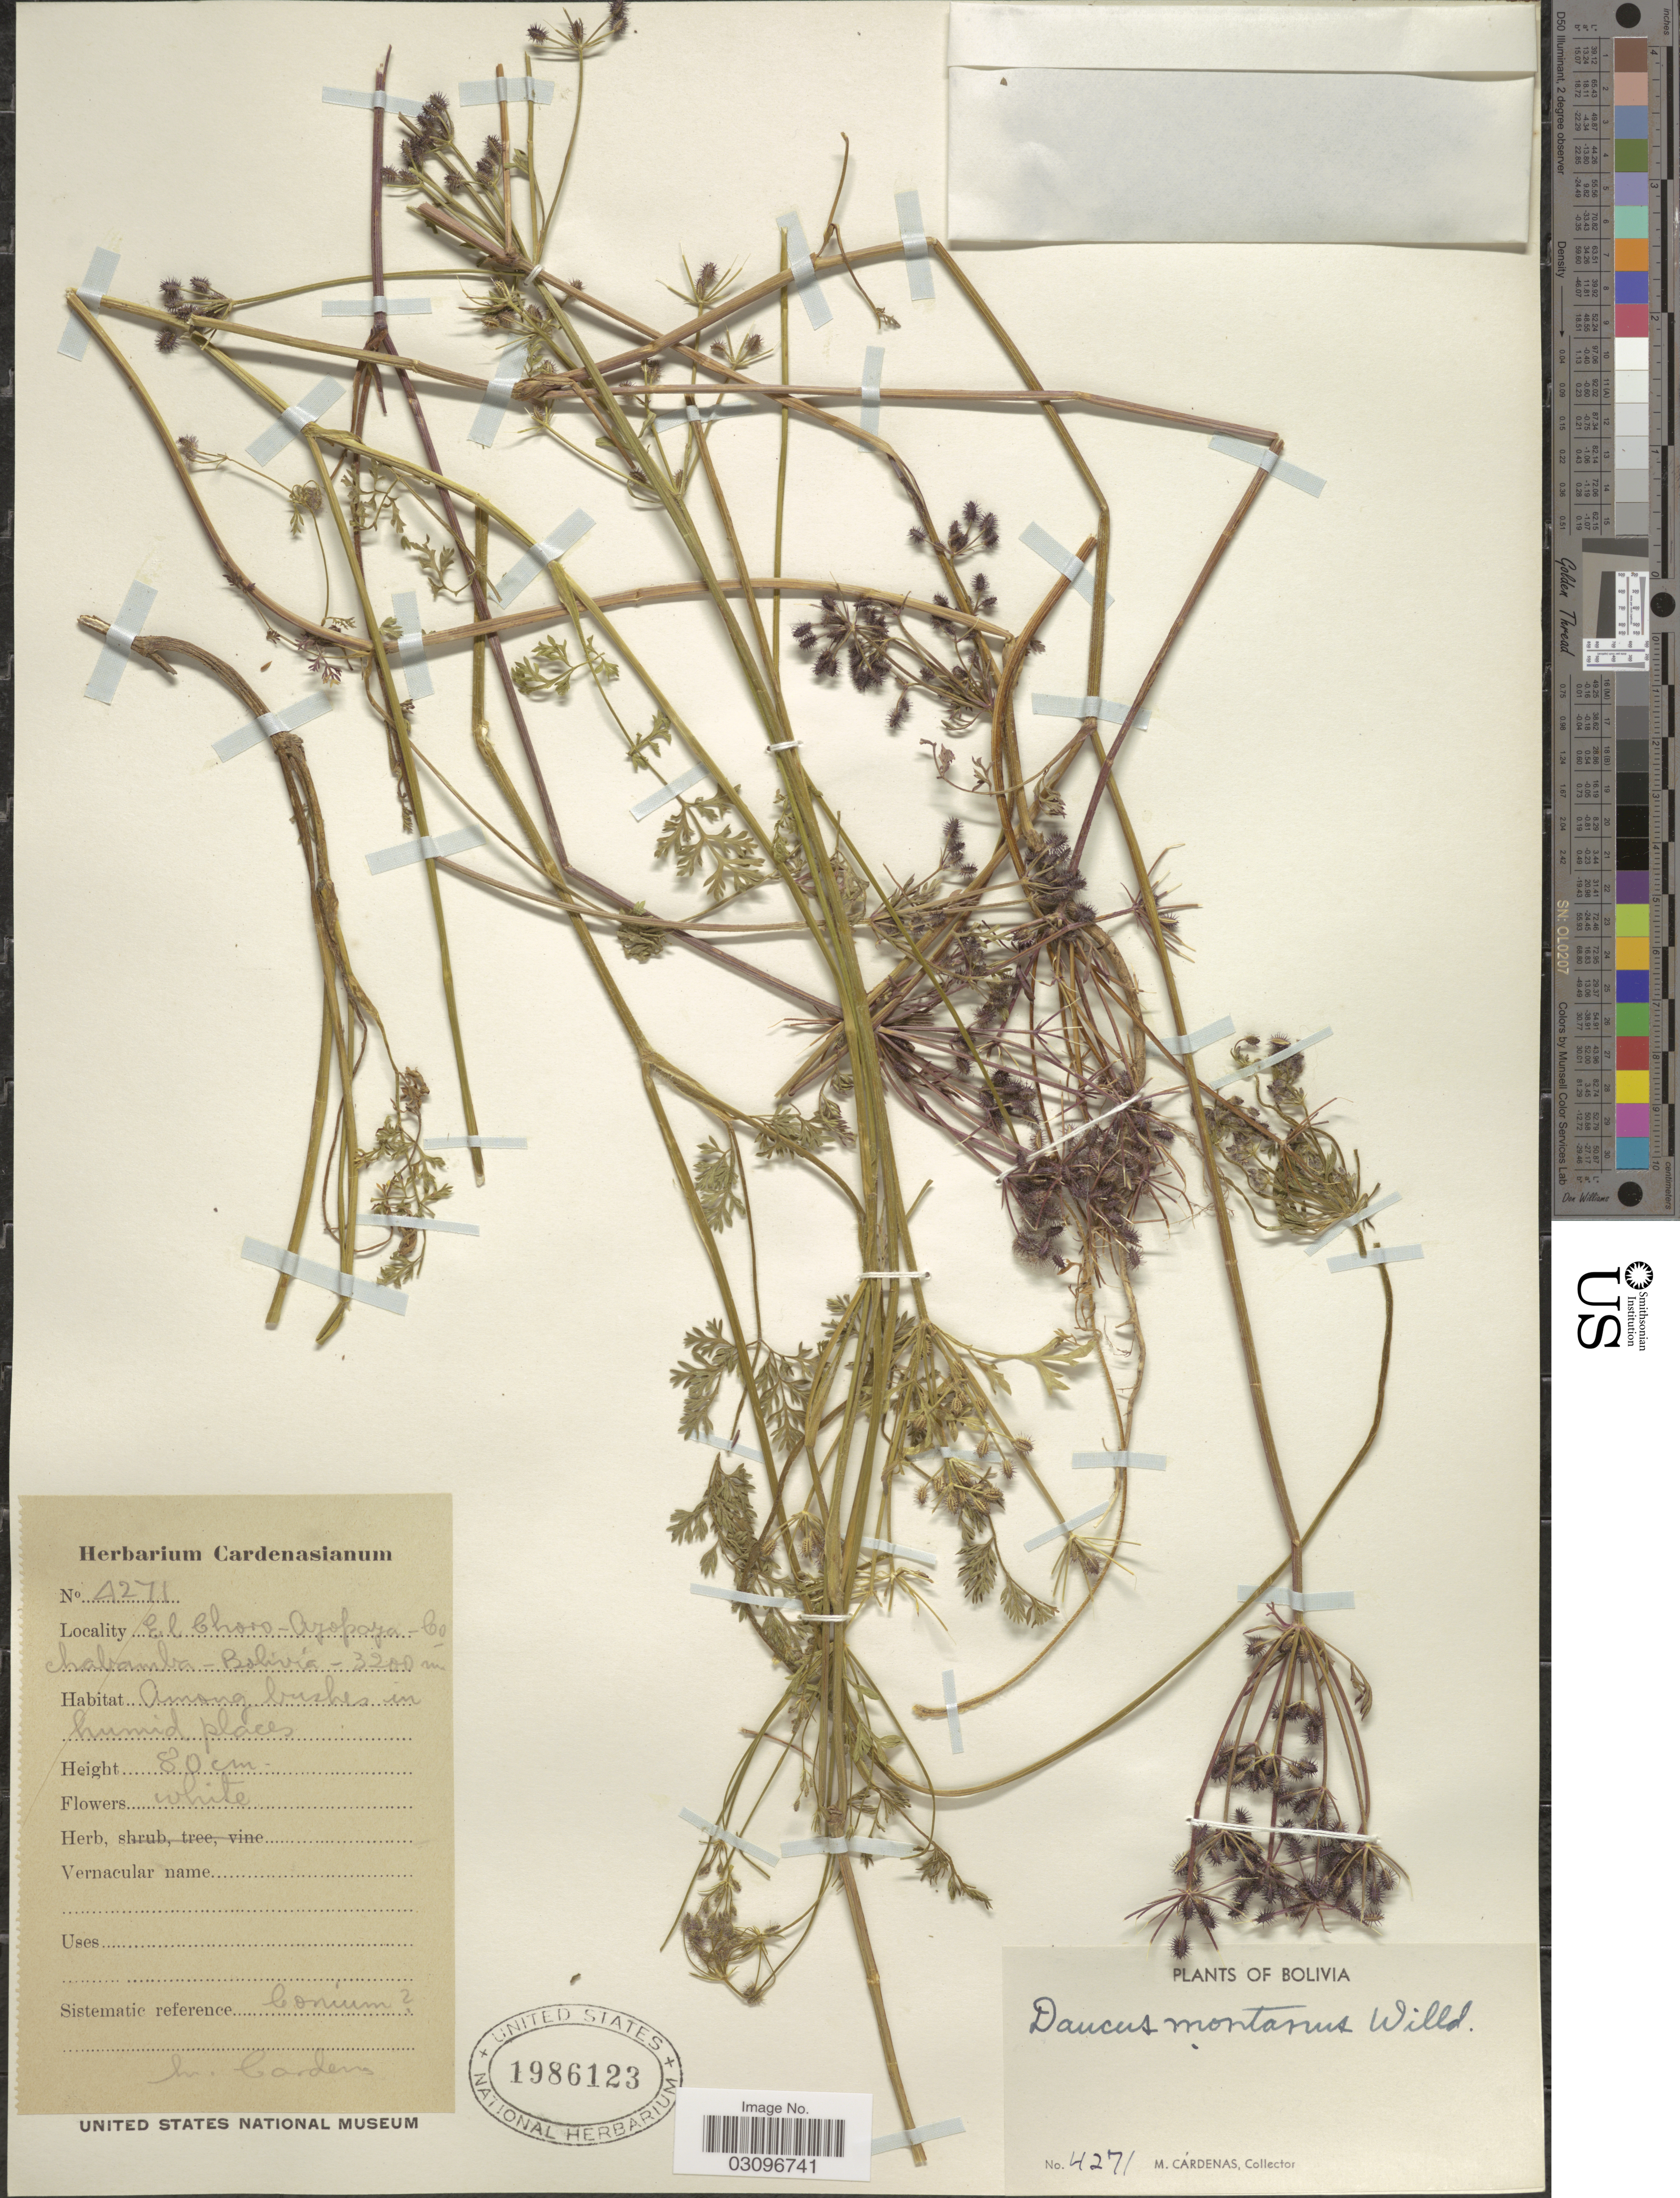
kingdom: Plantae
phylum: Tracheophyta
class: Magnoliopsida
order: Apiales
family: Apiaceae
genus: Daucus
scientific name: Daucus montanus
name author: Humb. & Bonpl. ex Spreng.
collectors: M. Cárdenas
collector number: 4271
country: Bolivia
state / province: Cochabamba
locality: El Choro - Ayopaya.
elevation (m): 3200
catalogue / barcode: US 1986123